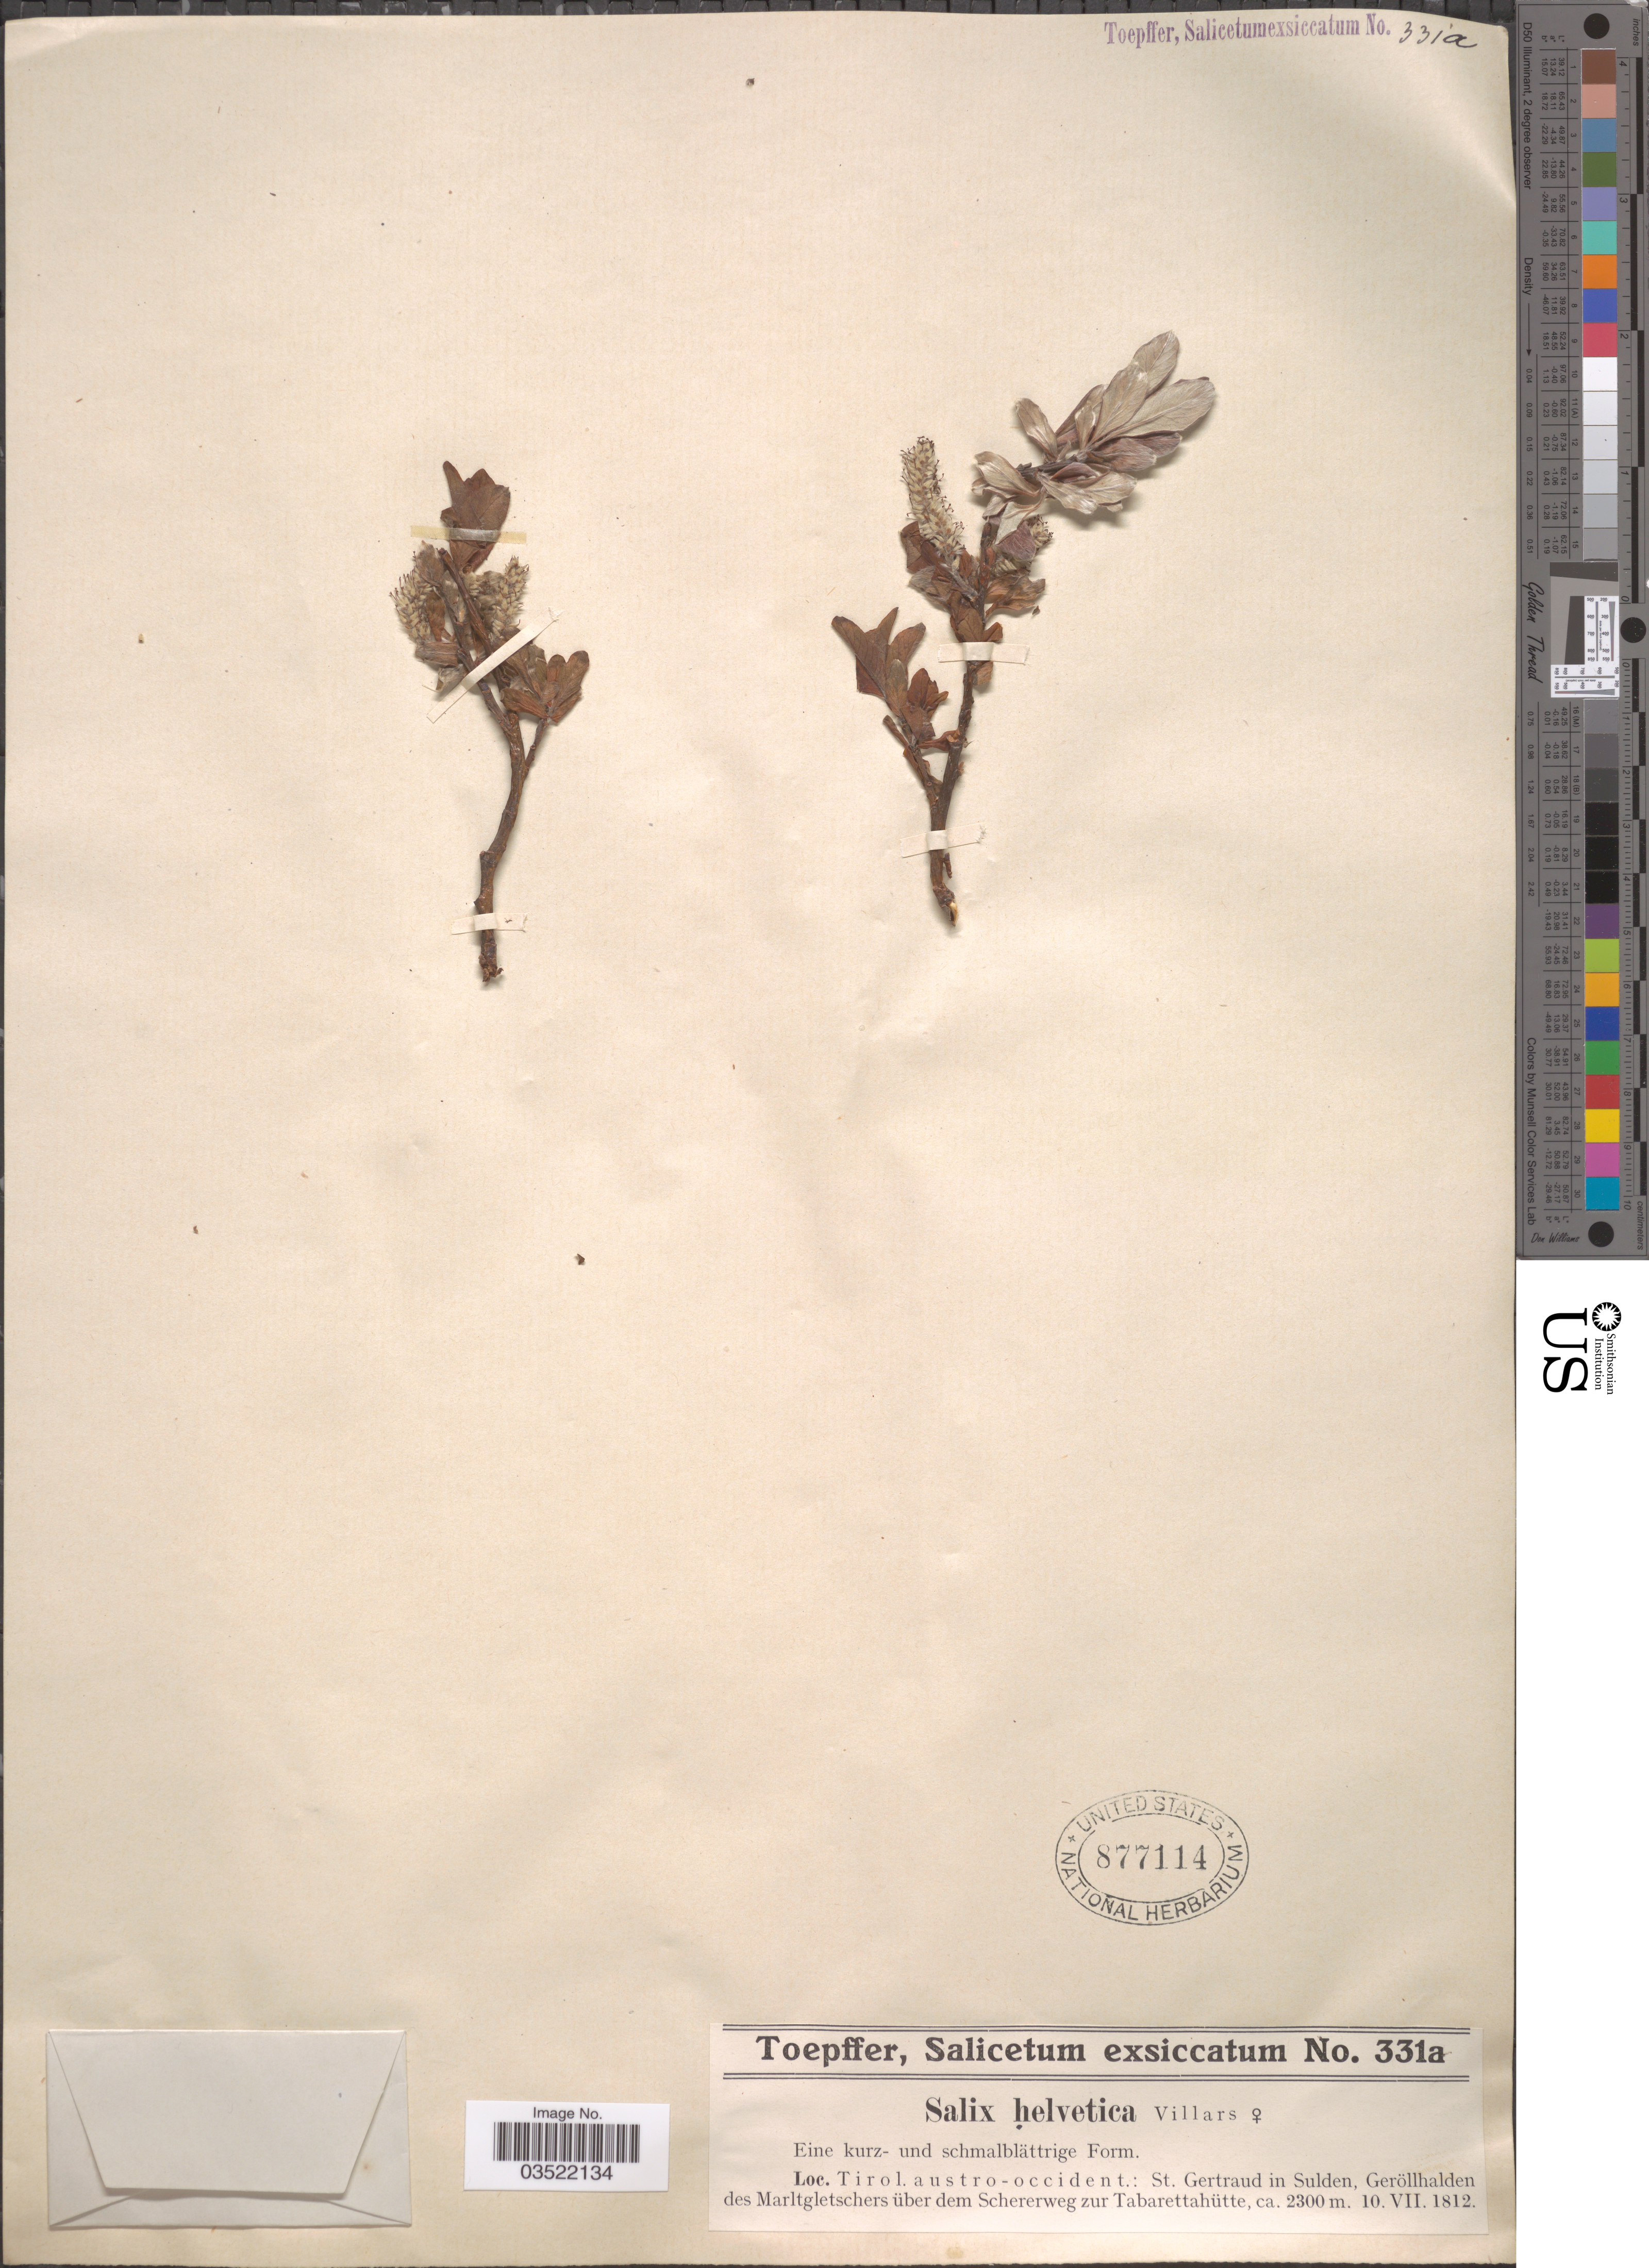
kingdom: Plantae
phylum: Tracheophyta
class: Magnoliopsida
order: Malpighiales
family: Salicaceae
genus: Salix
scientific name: Salix helvetica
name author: Vill.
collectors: A. Toepffer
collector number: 331a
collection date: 1812-07-10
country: Austria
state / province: Karnten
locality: Tirol. austro-occident.: St. Gertraud in Sulden, Geröllhalden des Marltgletschers über dem Schererweg zur Tabarettahütte.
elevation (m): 2300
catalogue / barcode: US 877114